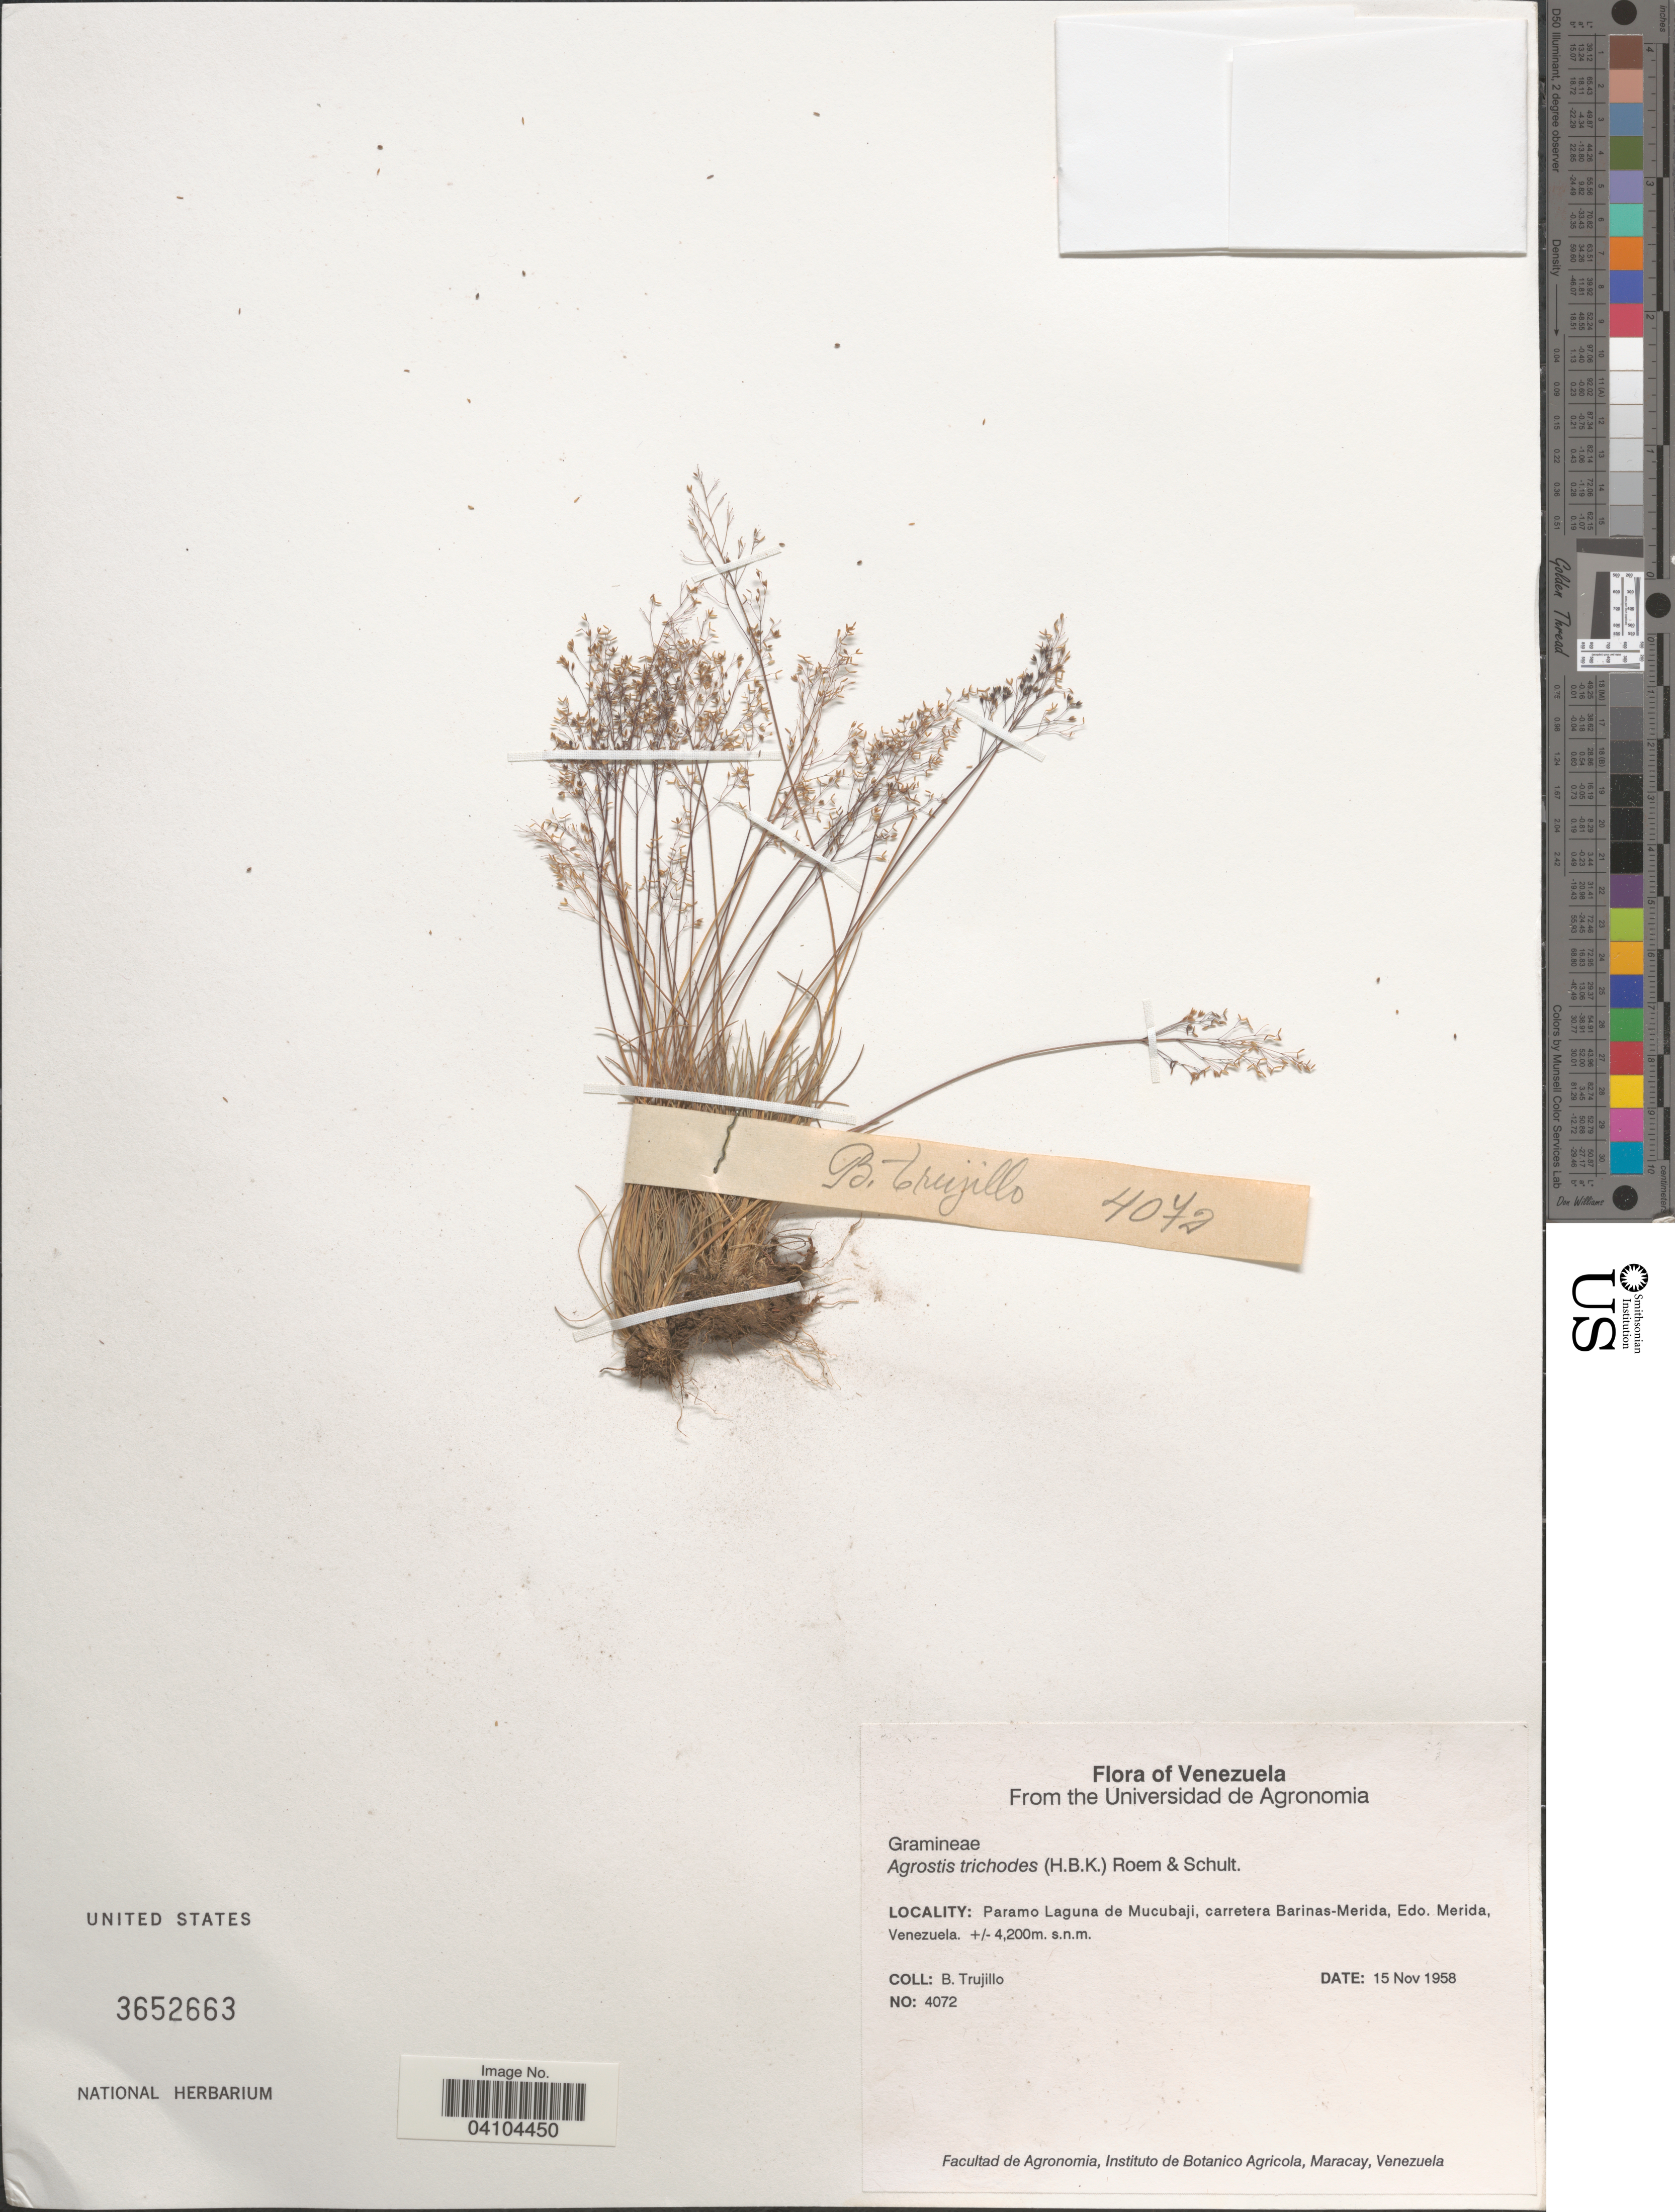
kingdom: Plantae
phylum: Tracheophyta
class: Liliopsida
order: Poales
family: Poaceae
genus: Agrostis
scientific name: Agrostis trichodes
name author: (Kunth) Roem. & Schult.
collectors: B. Trujillo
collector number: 4072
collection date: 1958-11-15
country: Venezuela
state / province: Merida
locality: Paramo Laguna de Mucubaji, carretera Barinas-Merida.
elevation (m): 4200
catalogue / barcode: US 3652663